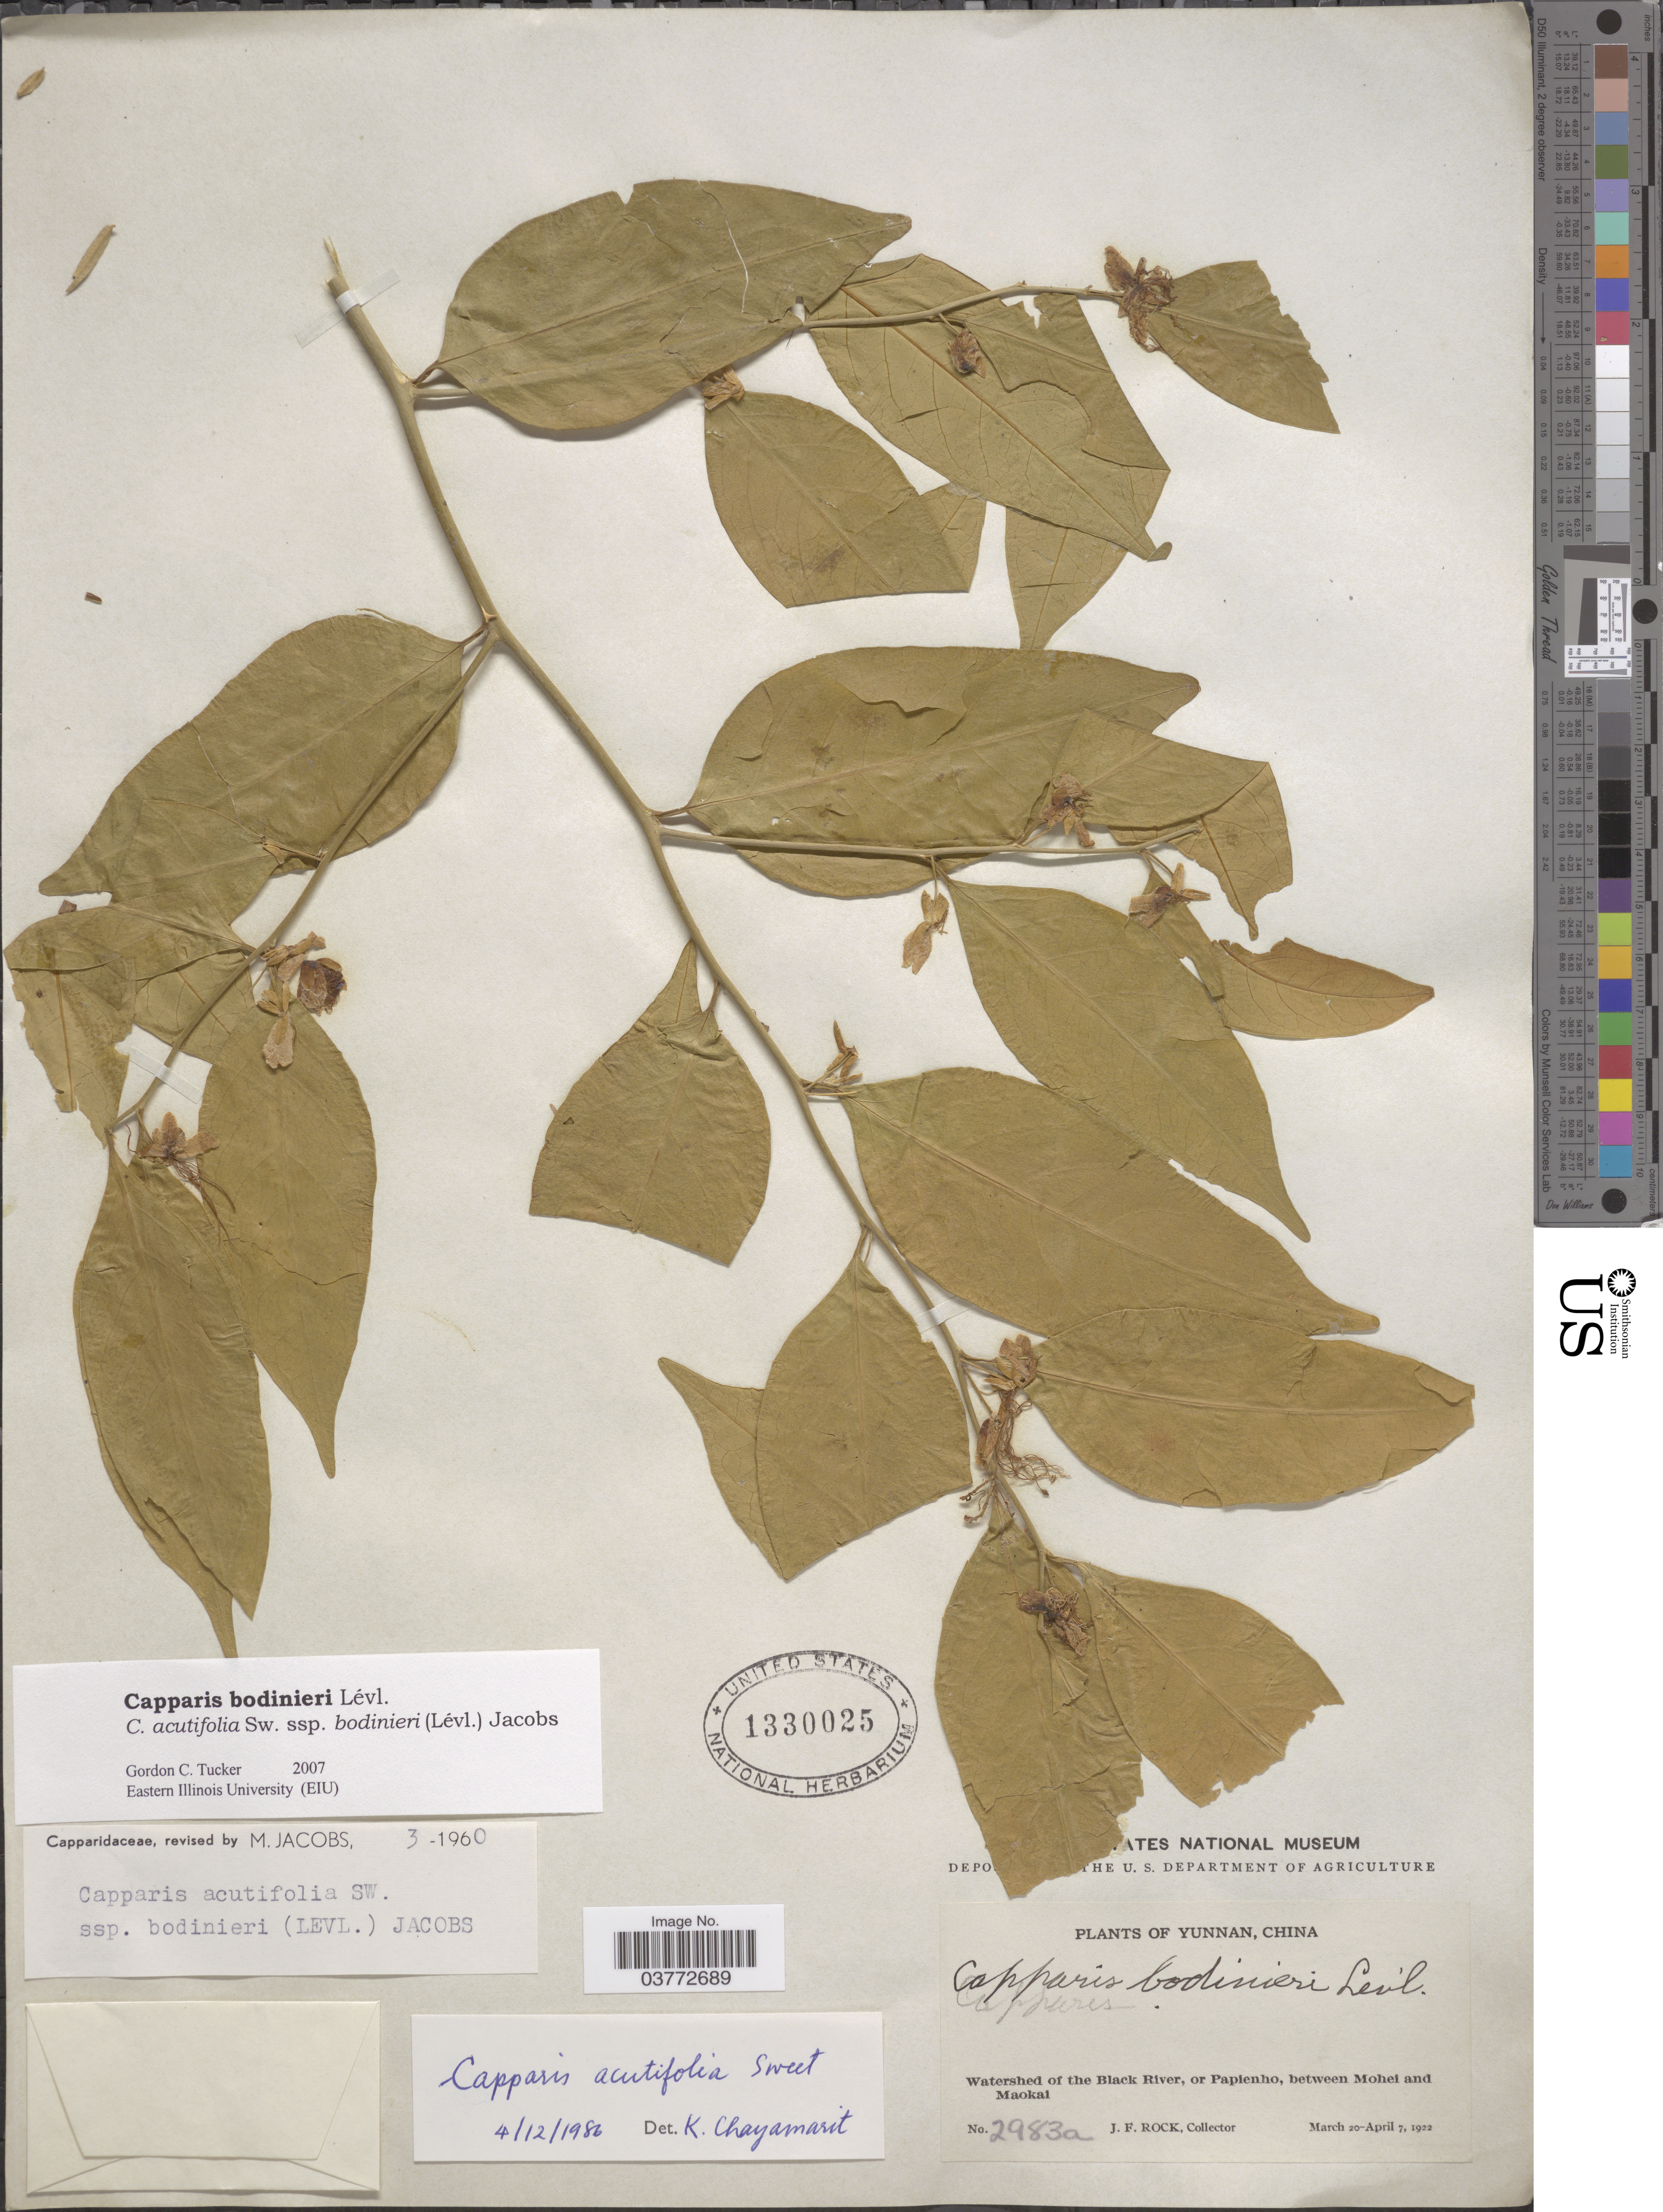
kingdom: Plantae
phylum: Tracheophyta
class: Magnoliopsida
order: Brassicales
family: Capparaceae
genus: Capparis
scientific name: Capparis bodinieri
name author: H. Lév.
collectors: J. Rock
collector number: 2983a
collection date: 1922-03-20/1922-04-07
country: China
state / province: Yunnan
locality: Watershed of the Black River, or Papienho, between Mohei and Maokai.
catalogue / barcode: US 1330025